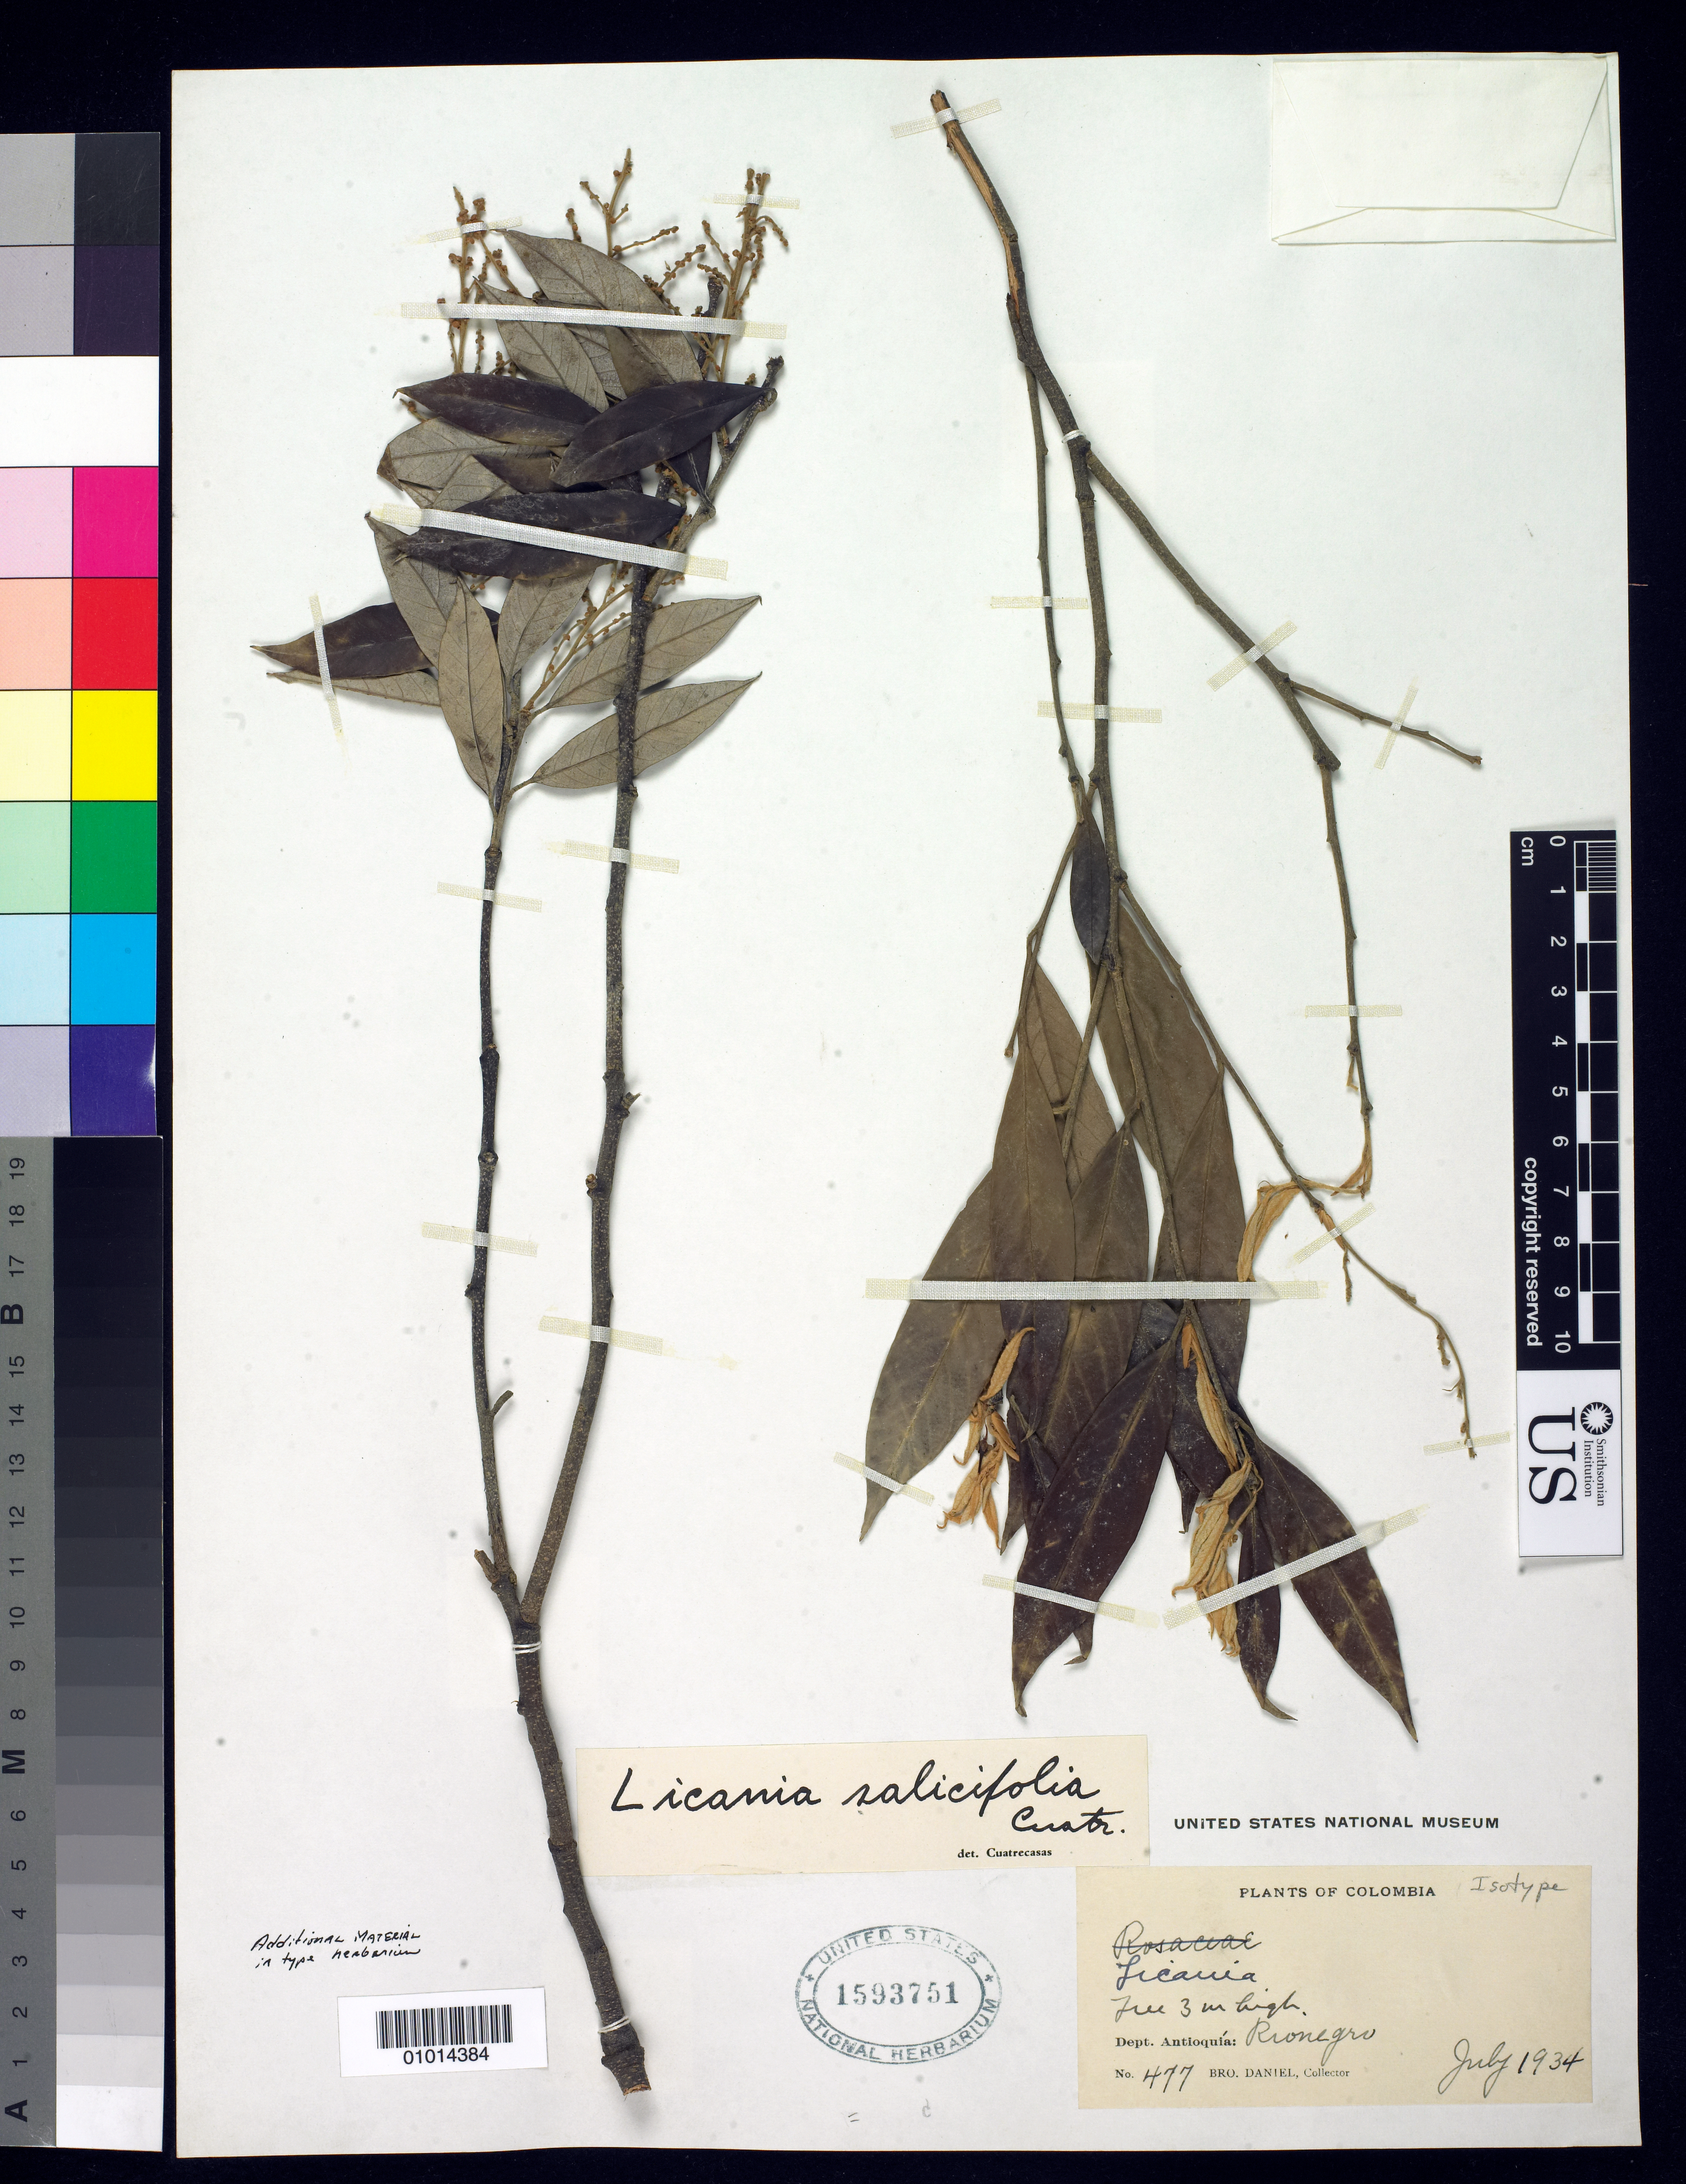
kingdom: Plantae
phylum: Tracheophyta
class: Magnoliopsida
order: Malpighiales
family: Chrysobalanaceae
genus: Licania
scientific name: Licania salicifolia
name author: Cuatrec.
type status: Isotype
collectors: Bro. Daniel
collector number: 477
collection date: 1934-07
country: Colombia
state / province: Antioquia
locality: Rionegro.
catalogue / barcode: US 1593751